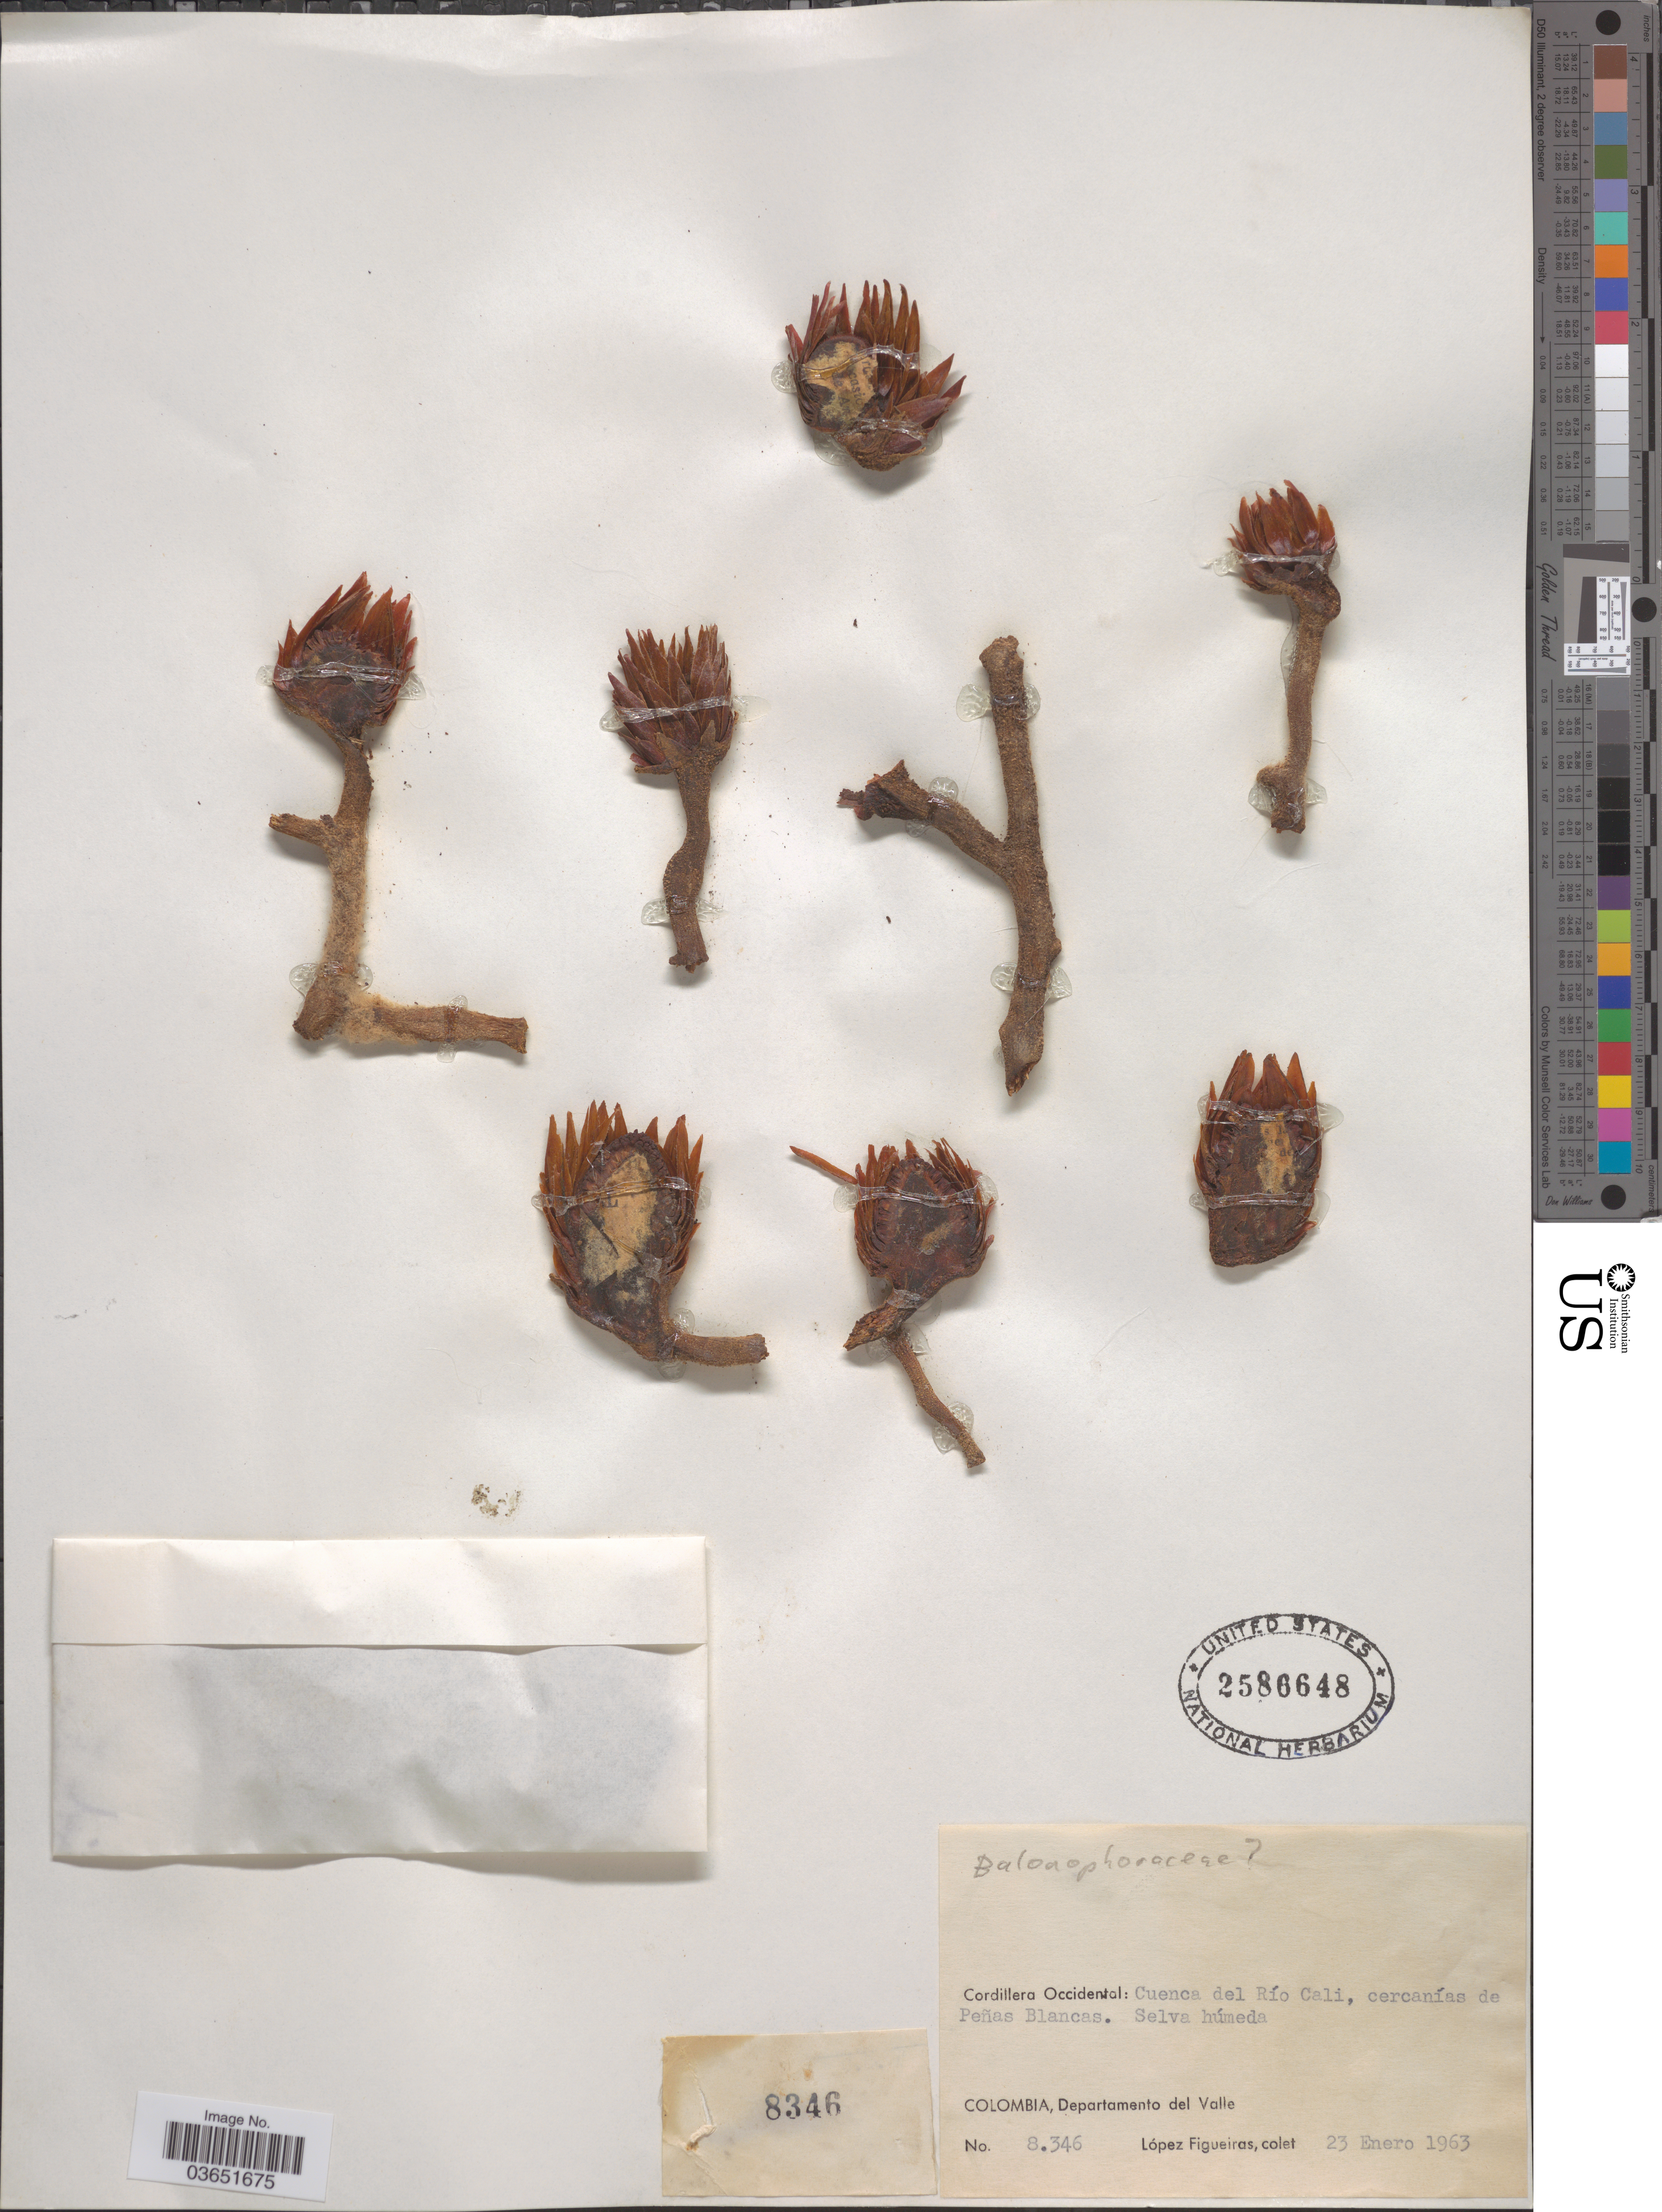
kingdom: Plantae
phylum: Tracheophyta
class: Magnoliopsida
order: Santalales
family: Balanophoraceae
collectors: M. López Figueiras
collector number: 8346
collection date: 1963-01-23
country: Colombia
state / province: Valle del Cauca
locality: Cordillera Occidental: Cuenca del Río Cali, cercanías de Peñas Blancas. Departamento del Valle.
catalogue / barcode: US 2586648